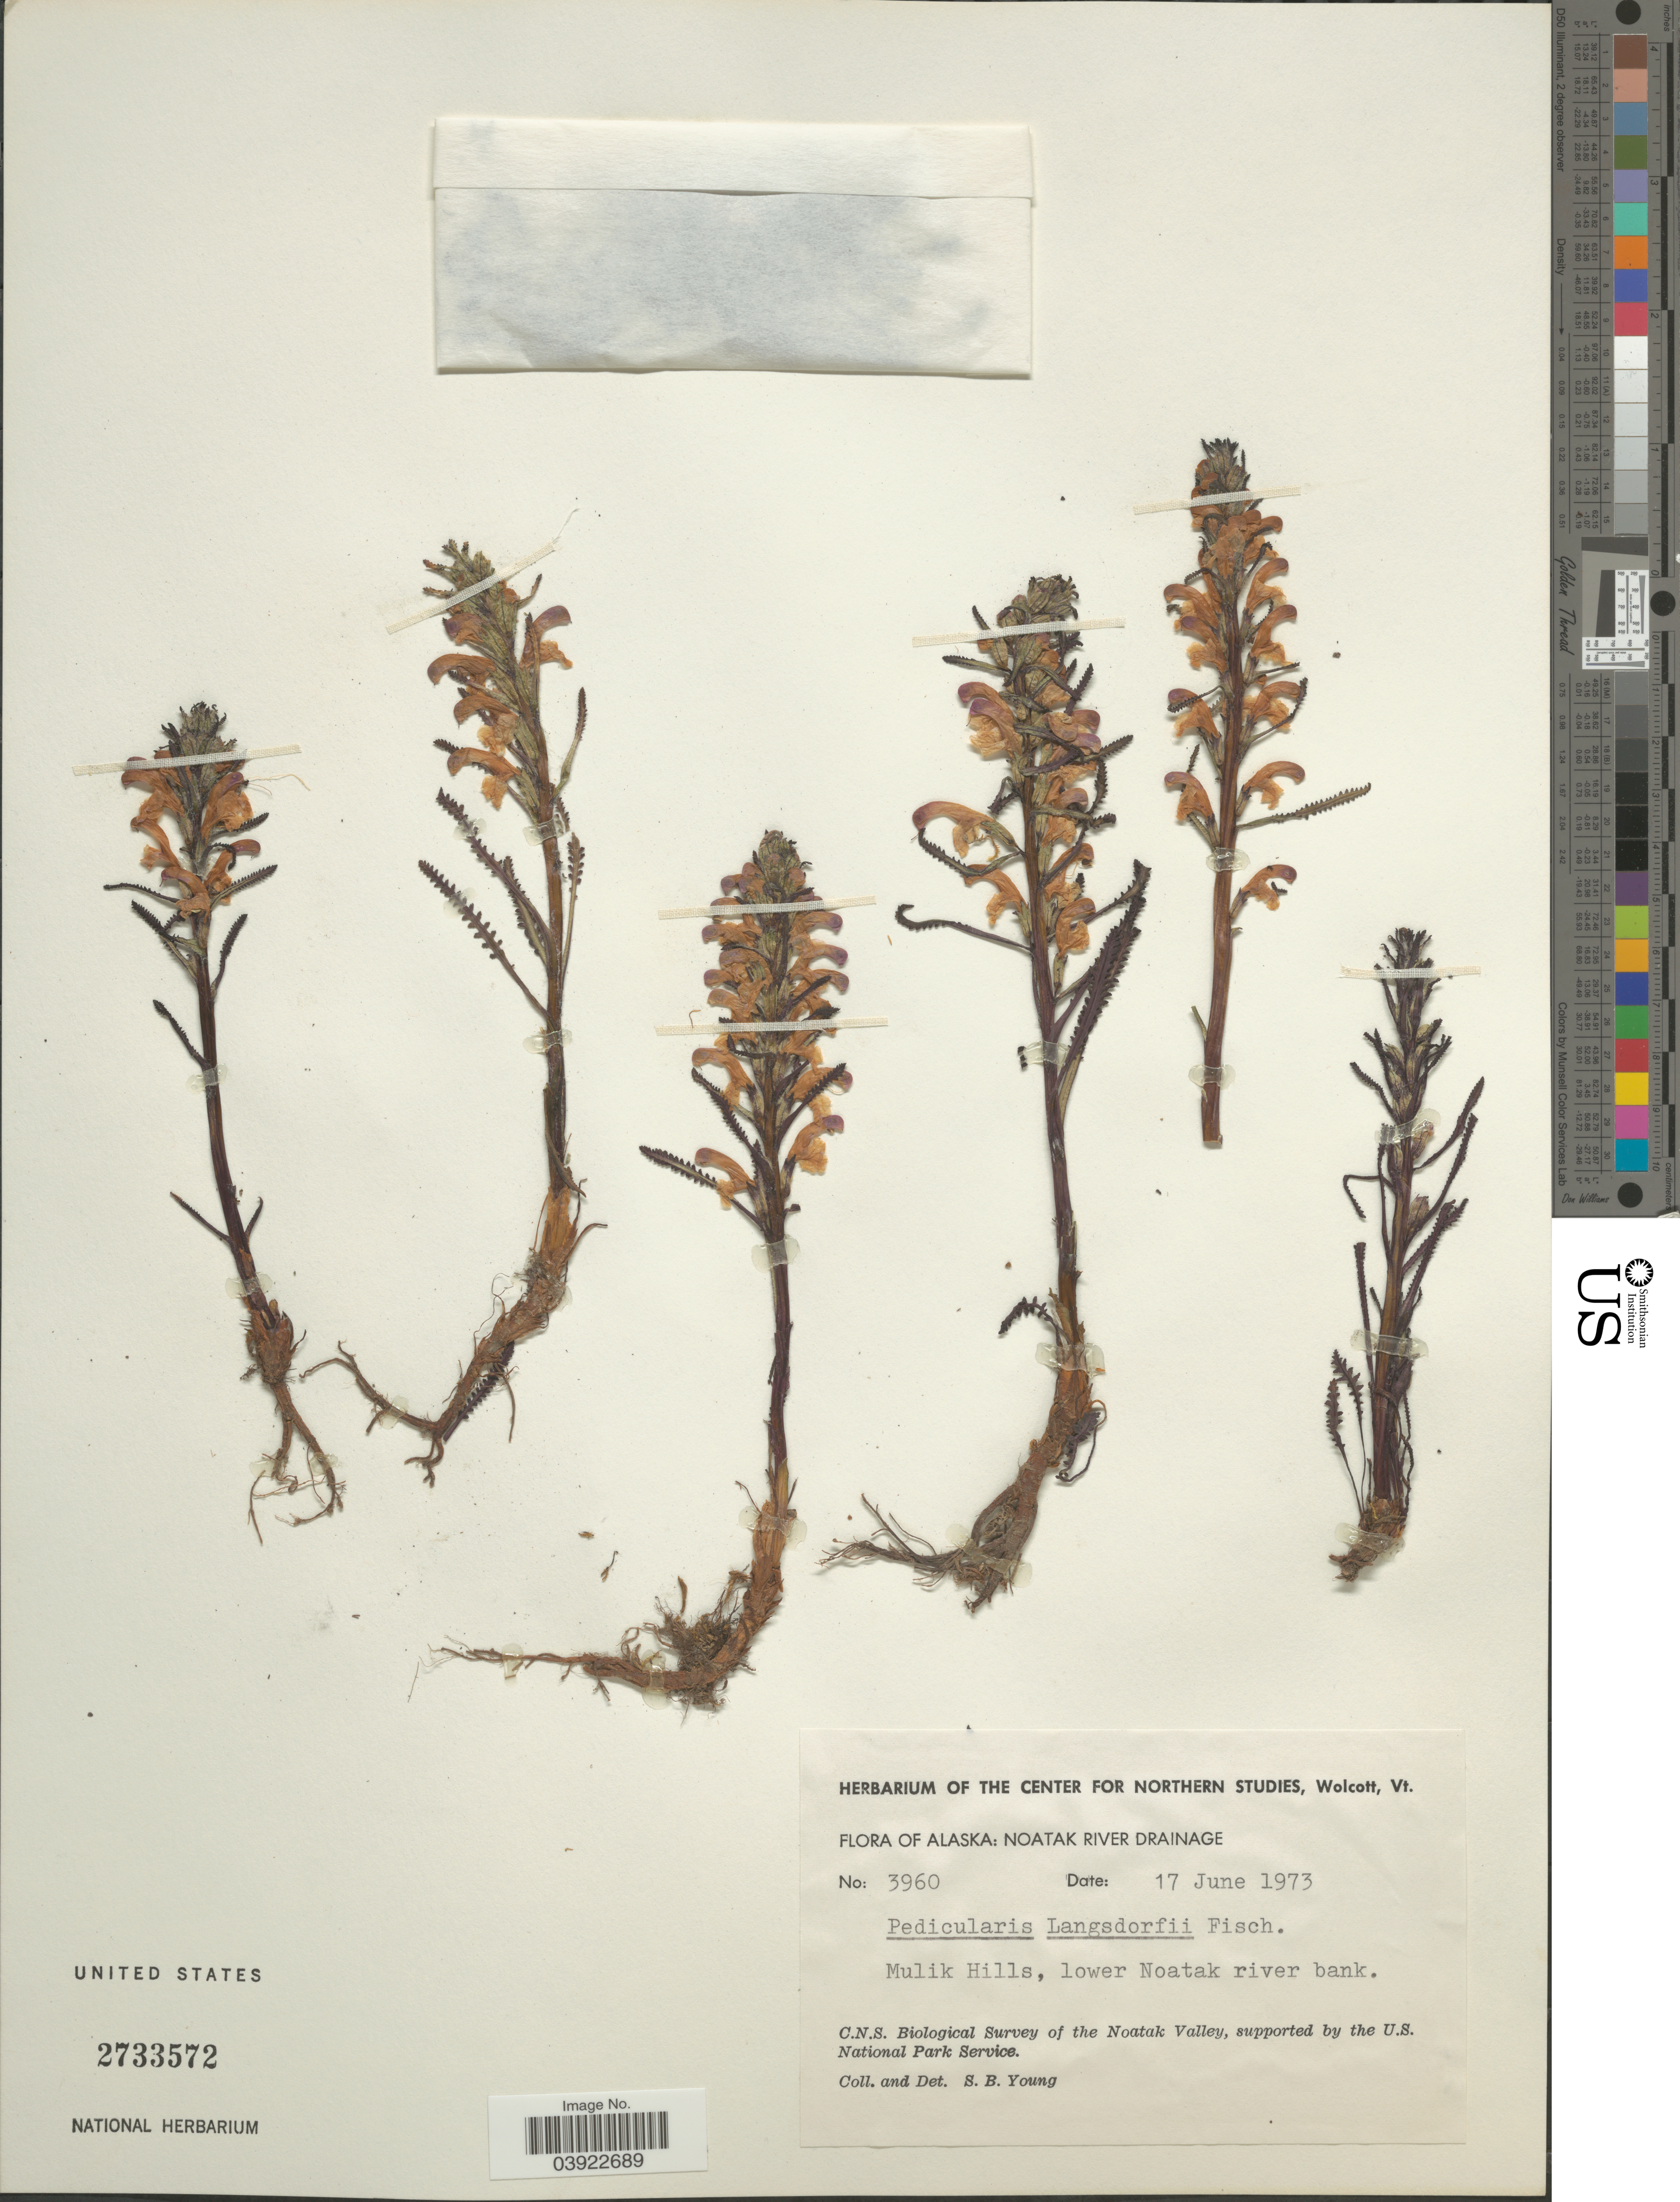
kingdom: Plantae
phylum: Tracheophyta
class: Magnoliopsida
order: Lamiales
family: Orobanchaceae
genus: Pedicularis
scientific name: Pedicularis langsdorffii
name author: Fisch. ex Steven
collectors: S. Young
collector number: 3960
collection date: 1973-06-17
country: United States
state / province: Alaska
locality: Noatak River Drainage. Mulik Hills, lower Noatak river bank. The Noatak Valley.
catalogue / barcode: US 2733572